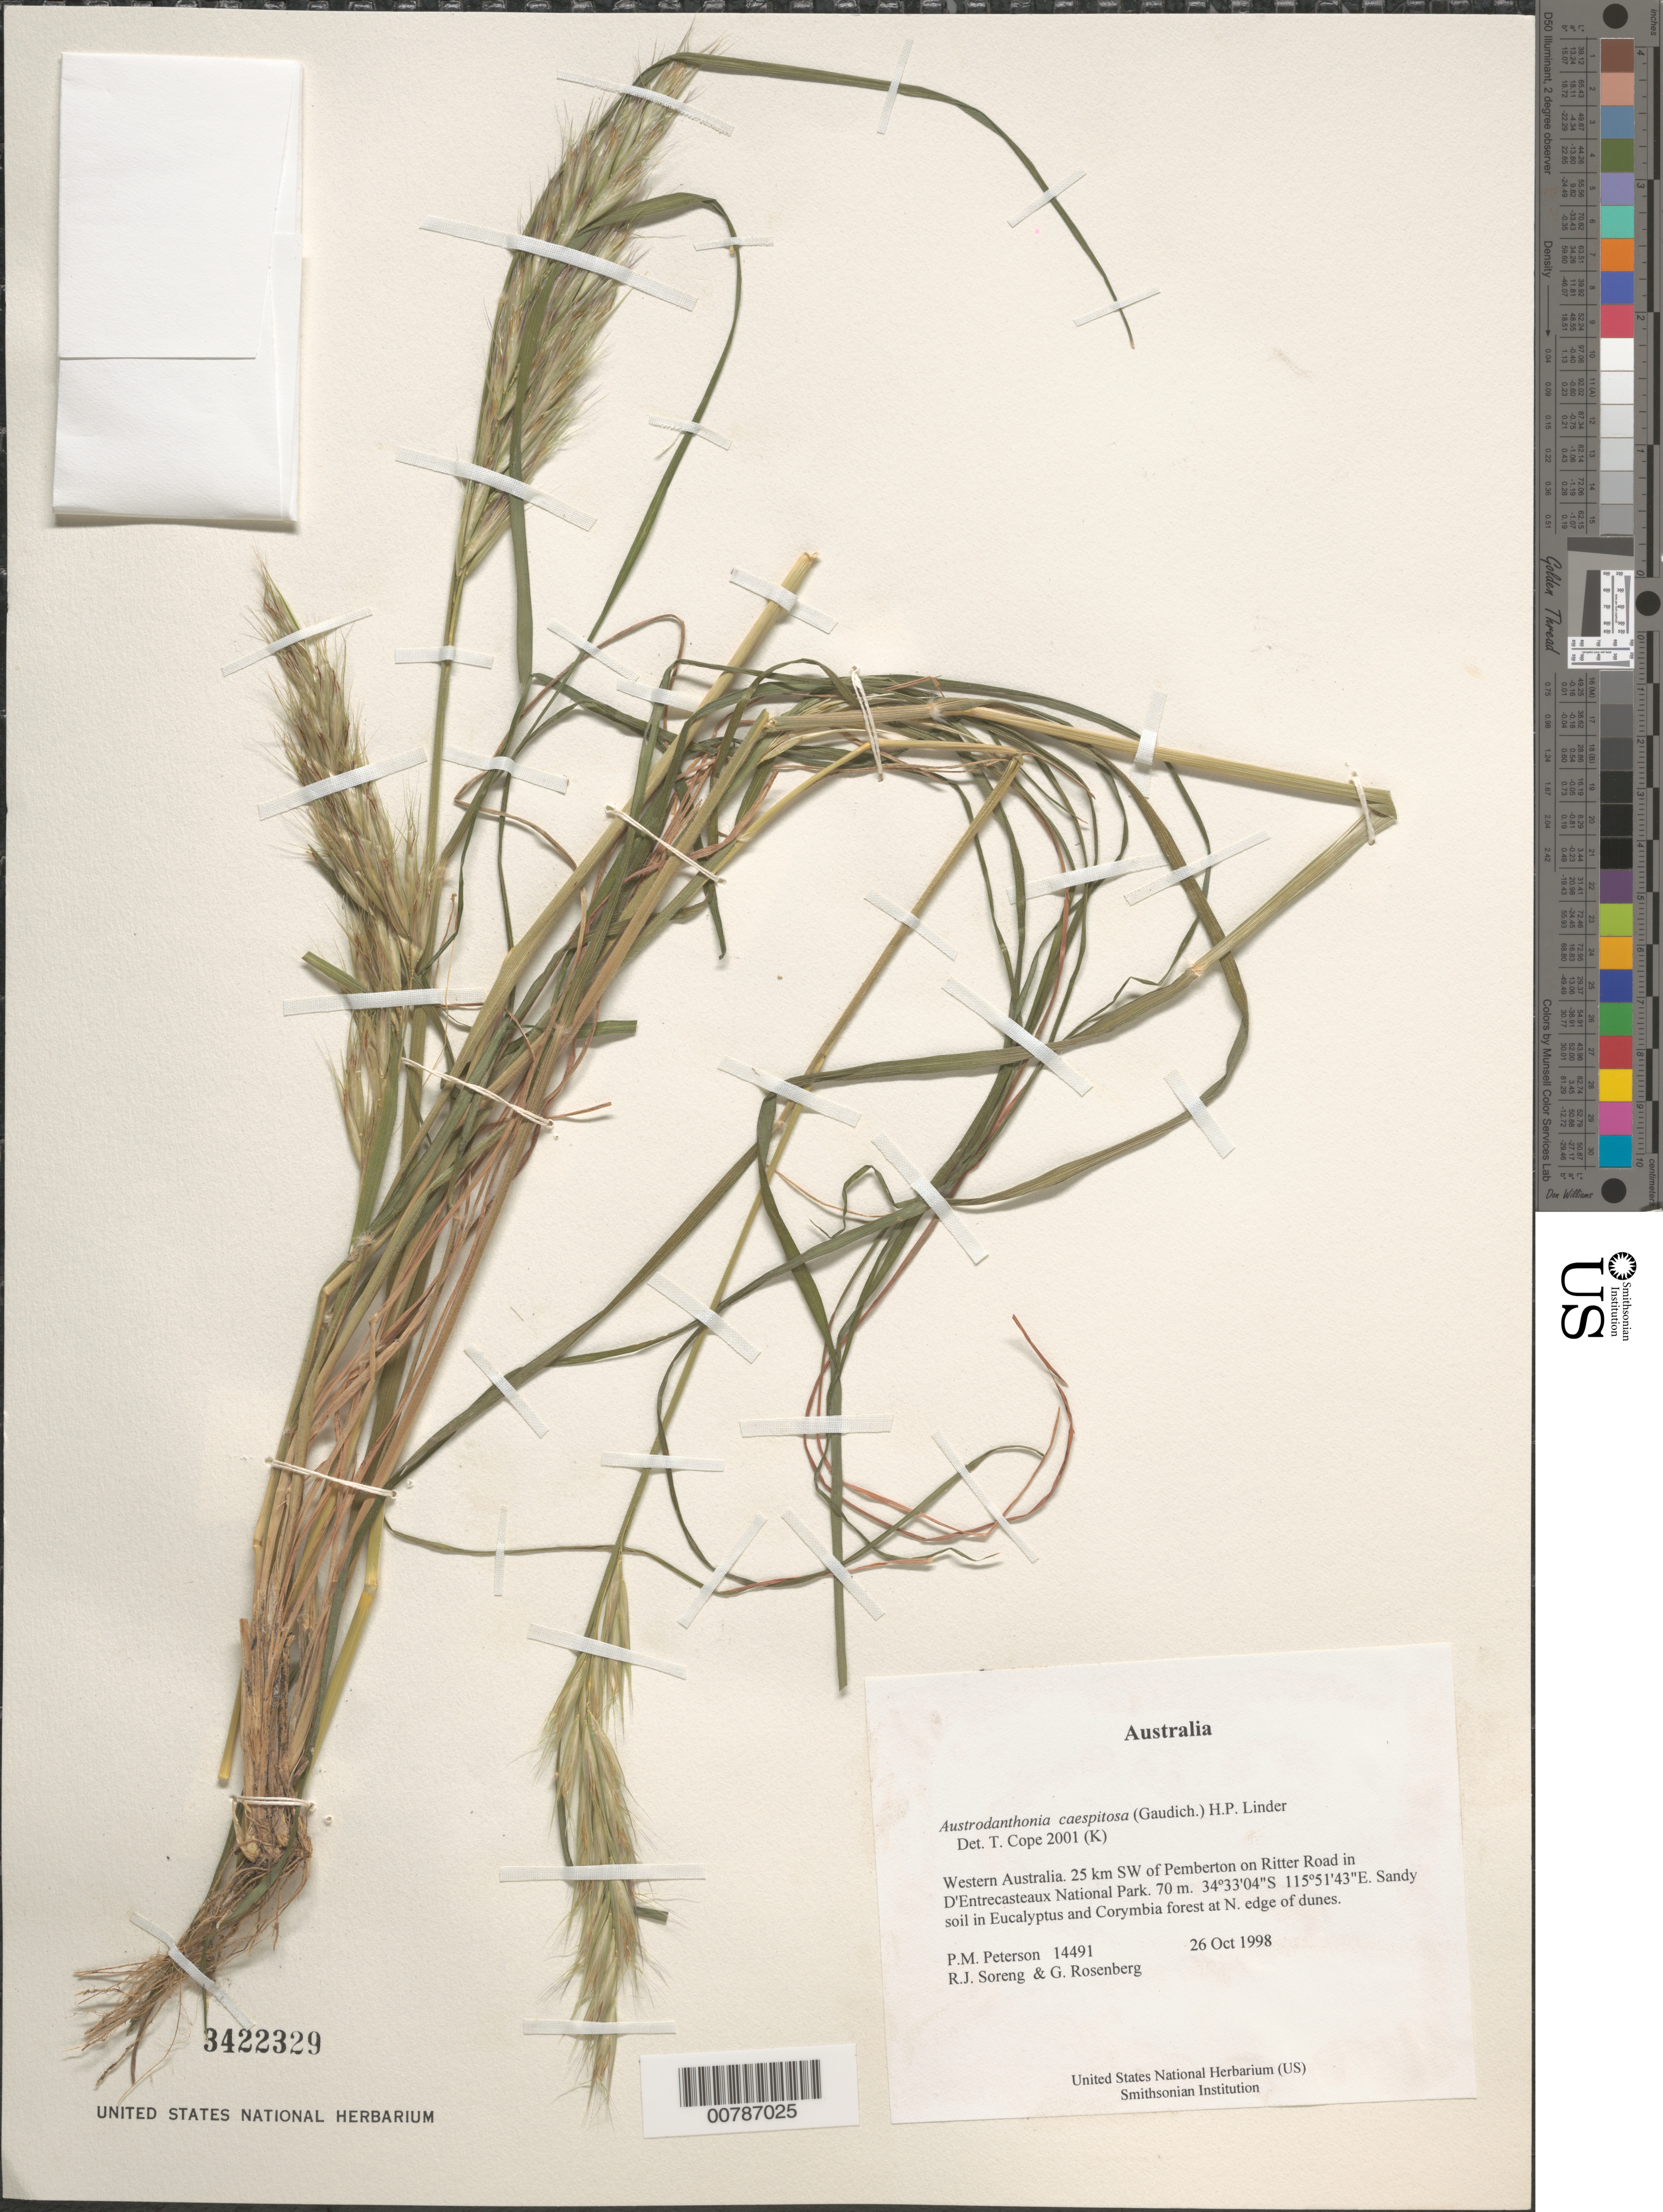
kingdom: Plantae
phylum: Tracheophyta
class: Liliopsida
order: Poales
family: Poaceae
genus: Austrodanthonia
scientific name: Austrodanthonia caespitosa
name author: (Gaudich.) H.P. Linder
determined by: Cope, T. A.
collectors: P. M. Peterson, R. J. Soreng & G. Rosenberg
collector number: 14491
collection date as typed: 26 Oct 1998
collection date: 1998-10-26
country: Australia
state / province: Western Australia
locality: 25 km SW of Pemberton on Ritter Road in D'Entrecasteaux National Park.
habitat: Sandy soil in Eucalyptus and Corymbia forest at N. edge of dunes.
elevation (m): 70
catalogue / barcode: US 3422329